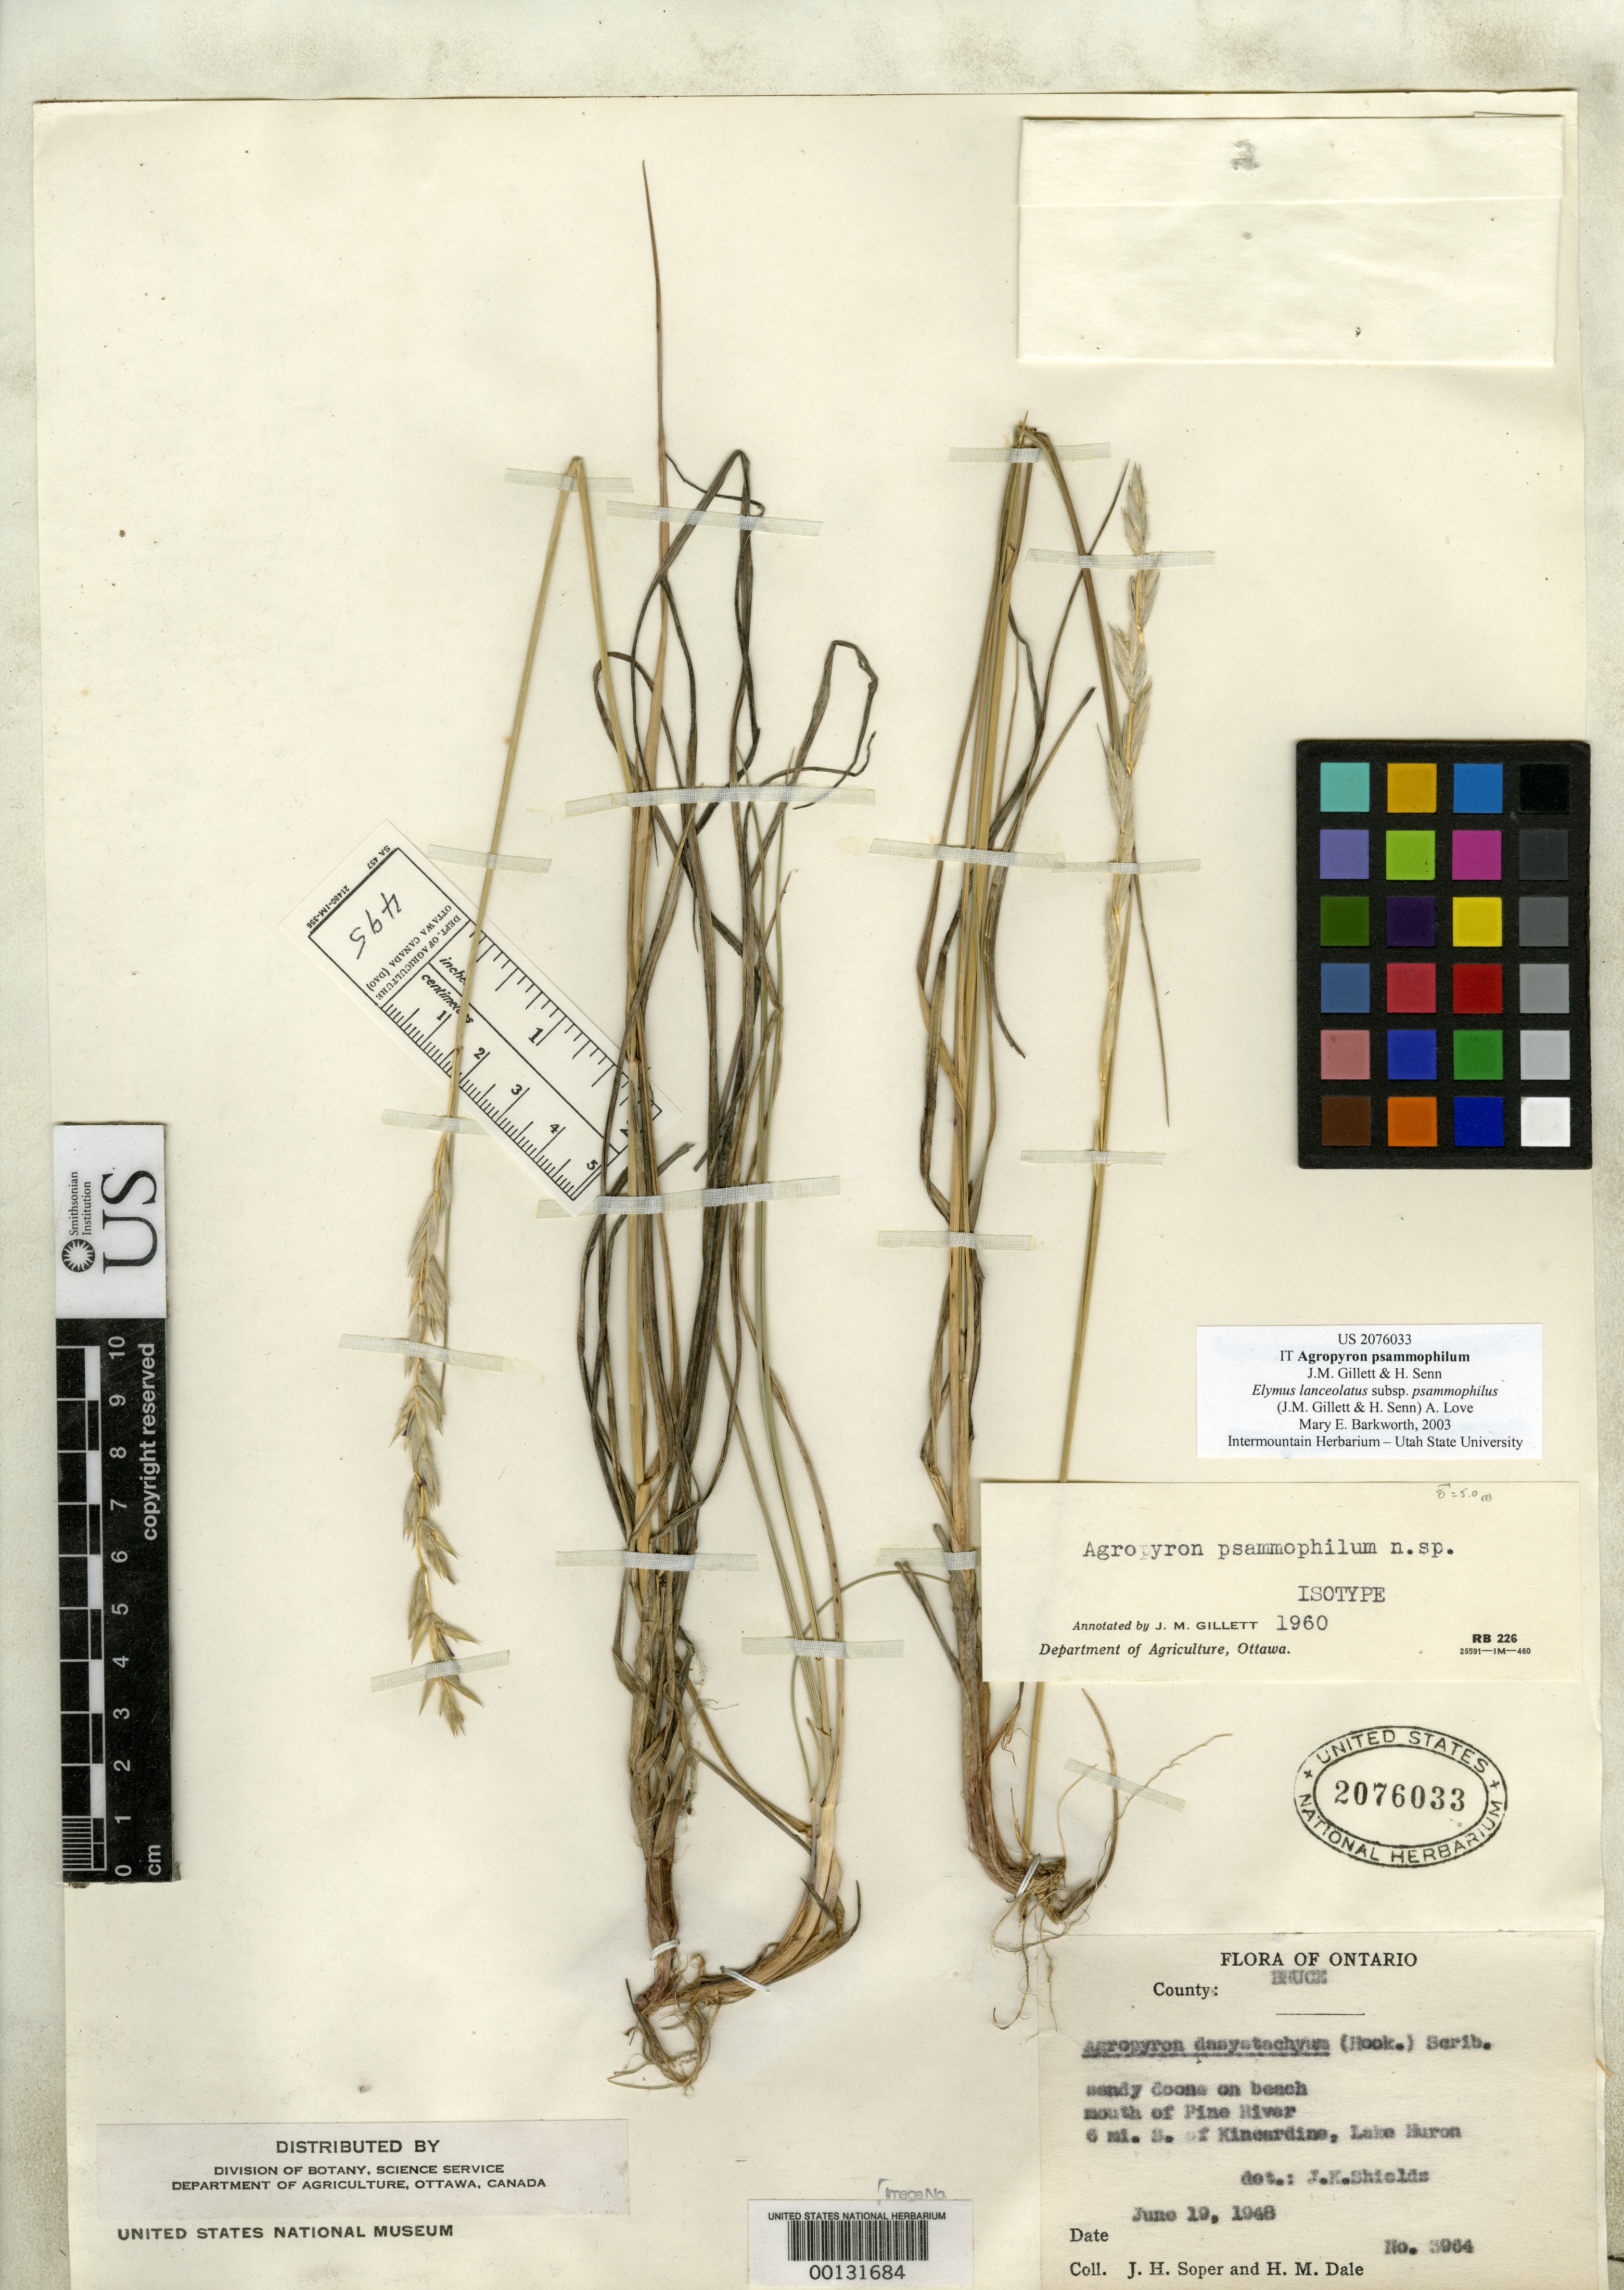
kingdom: Plantae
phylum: Tracheophyta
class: Liliopsida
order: Poales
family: Poaceae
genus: Agropyron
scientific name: Agropyron psammophilum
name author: J.M. Gillett & Senn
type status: Isotype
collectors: J. H. Soper & H. M. Dale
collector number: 3964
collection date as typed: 19 Jun 1948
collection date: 1948-06-19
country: Canada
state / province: Ontario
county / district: Bruce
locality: Mouth of Pine River, 6 mi S of Kincardine, Lake Huron.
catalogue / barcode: US 2076033